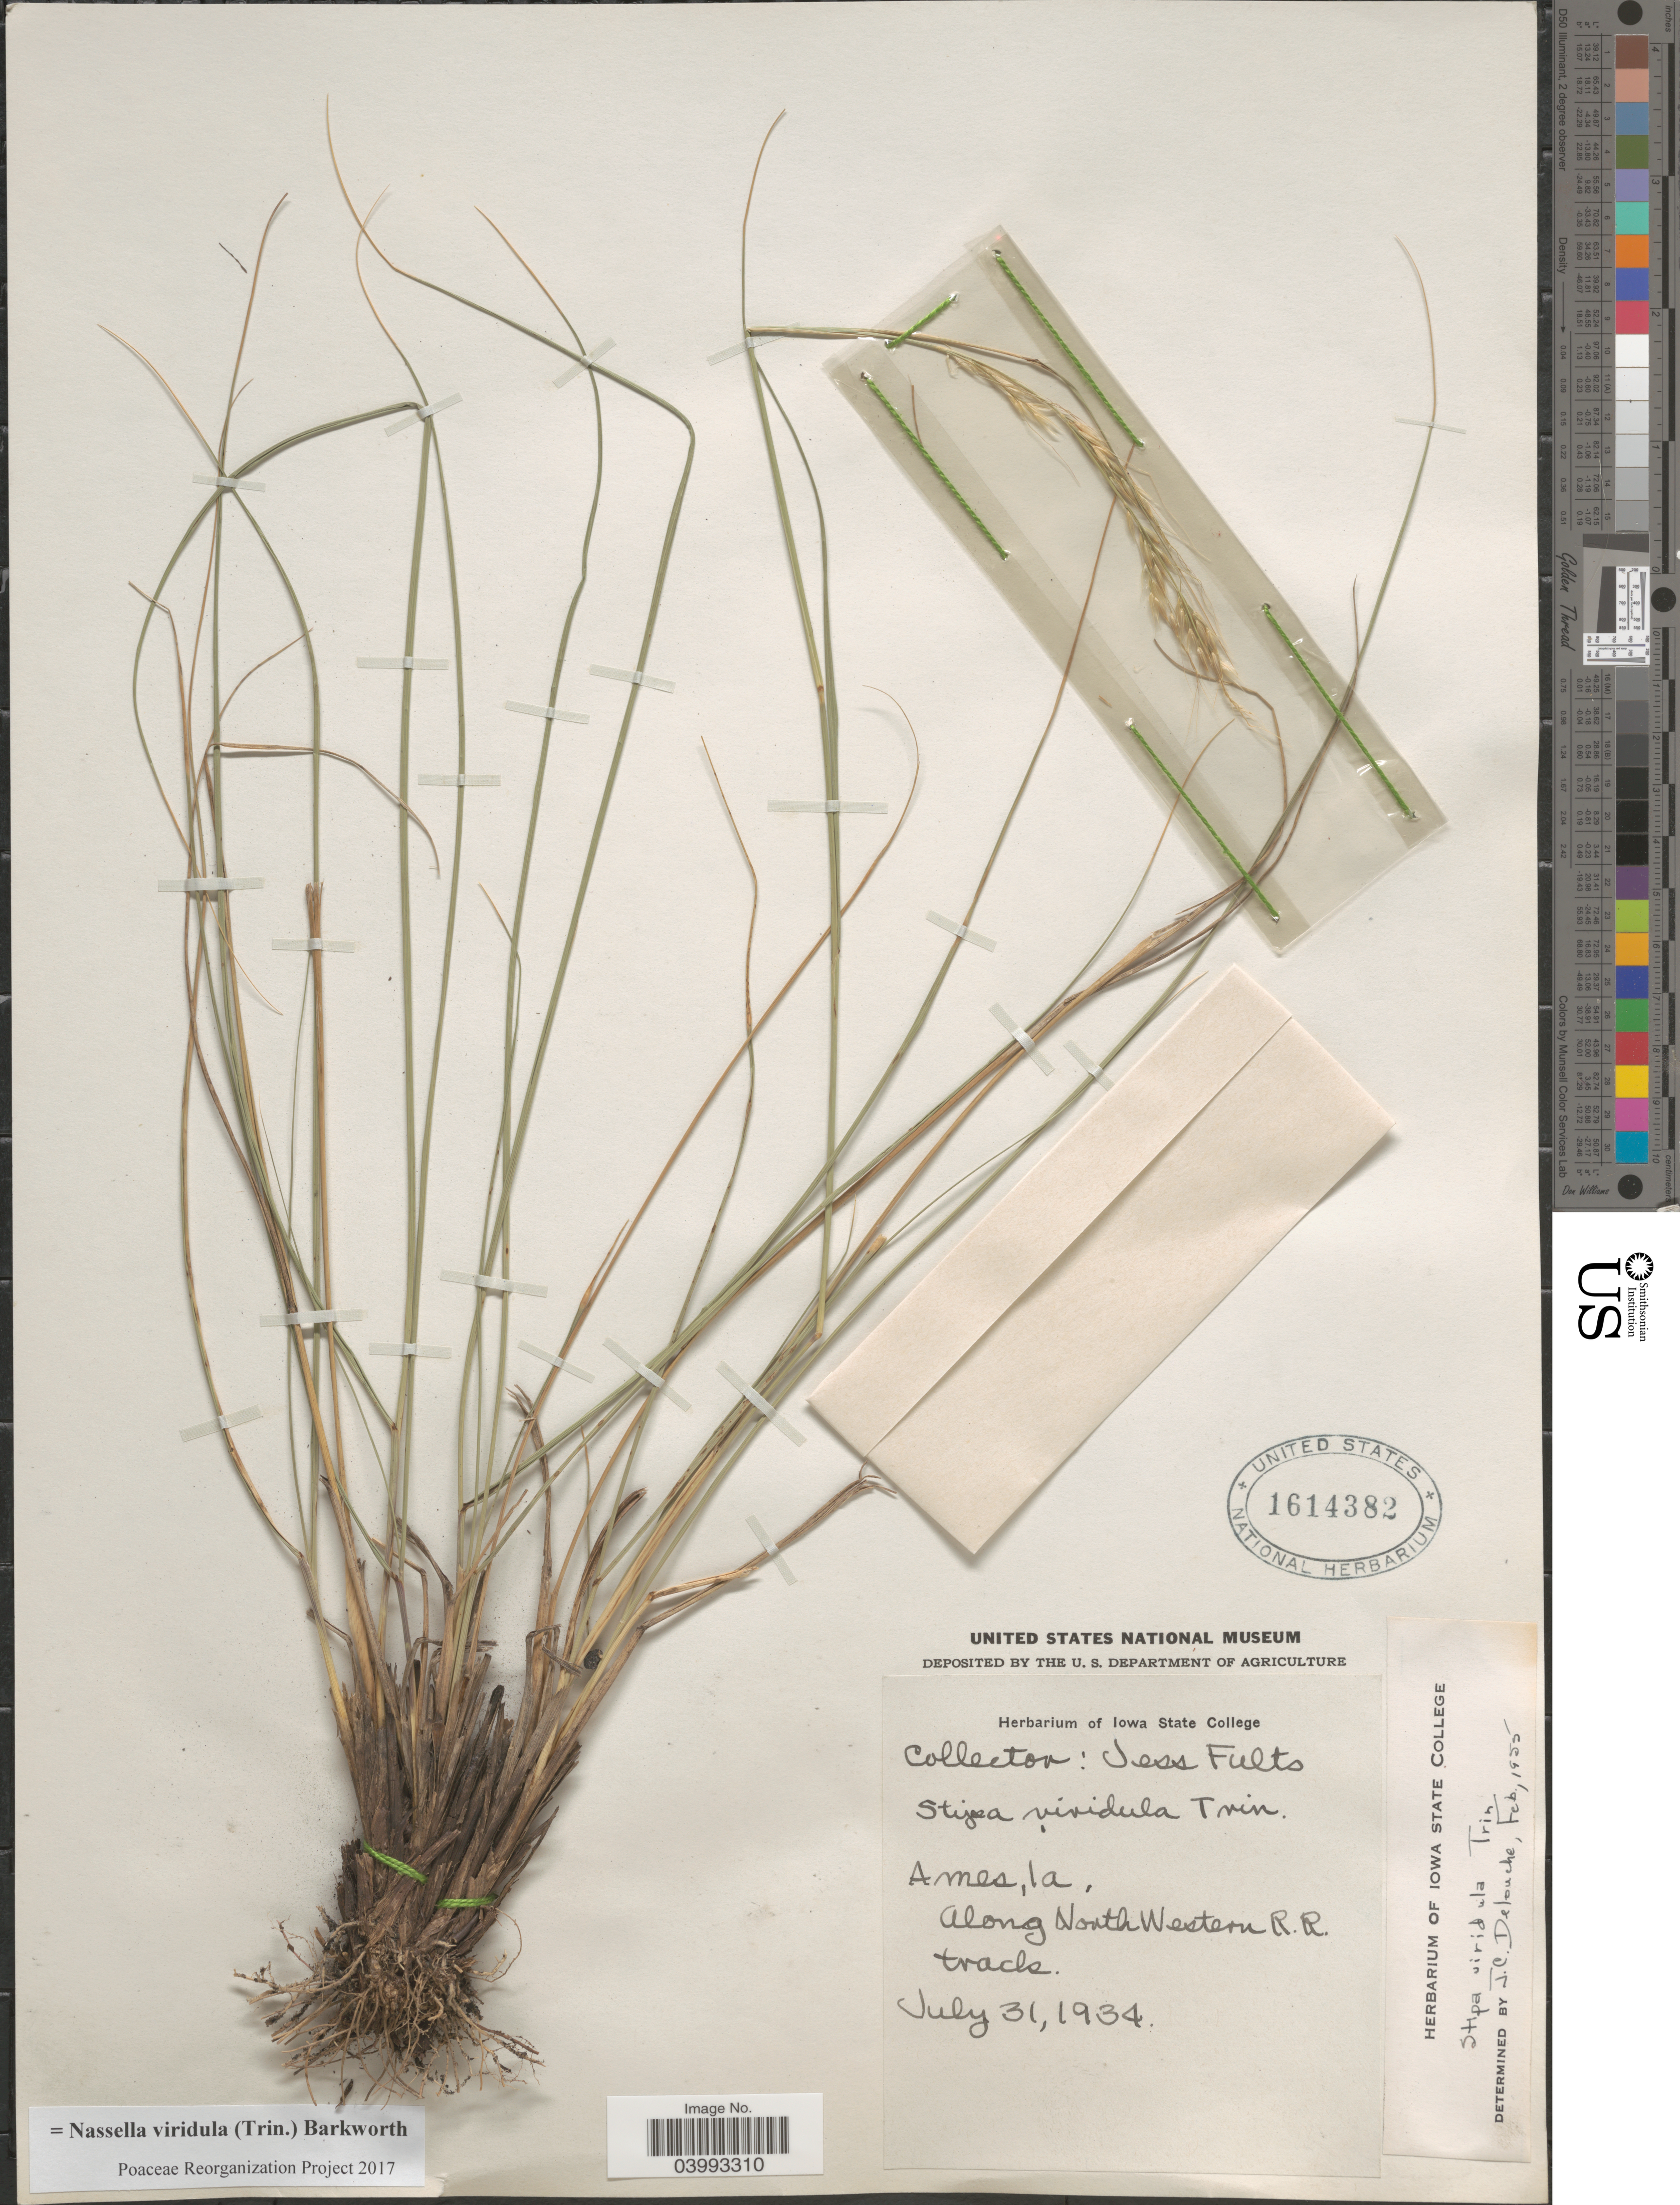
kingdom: Plantae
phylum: Tracheophyta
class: Liliopsida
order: Poales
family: Poaceae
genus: Nassella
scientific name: Nassella viridula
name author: (Trin.) Barkworth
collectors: J. Fults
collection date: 1934-07-31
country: United States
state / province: Iowa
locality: Ames, Along North Western R. R. tracks.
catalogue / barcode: US 1614382